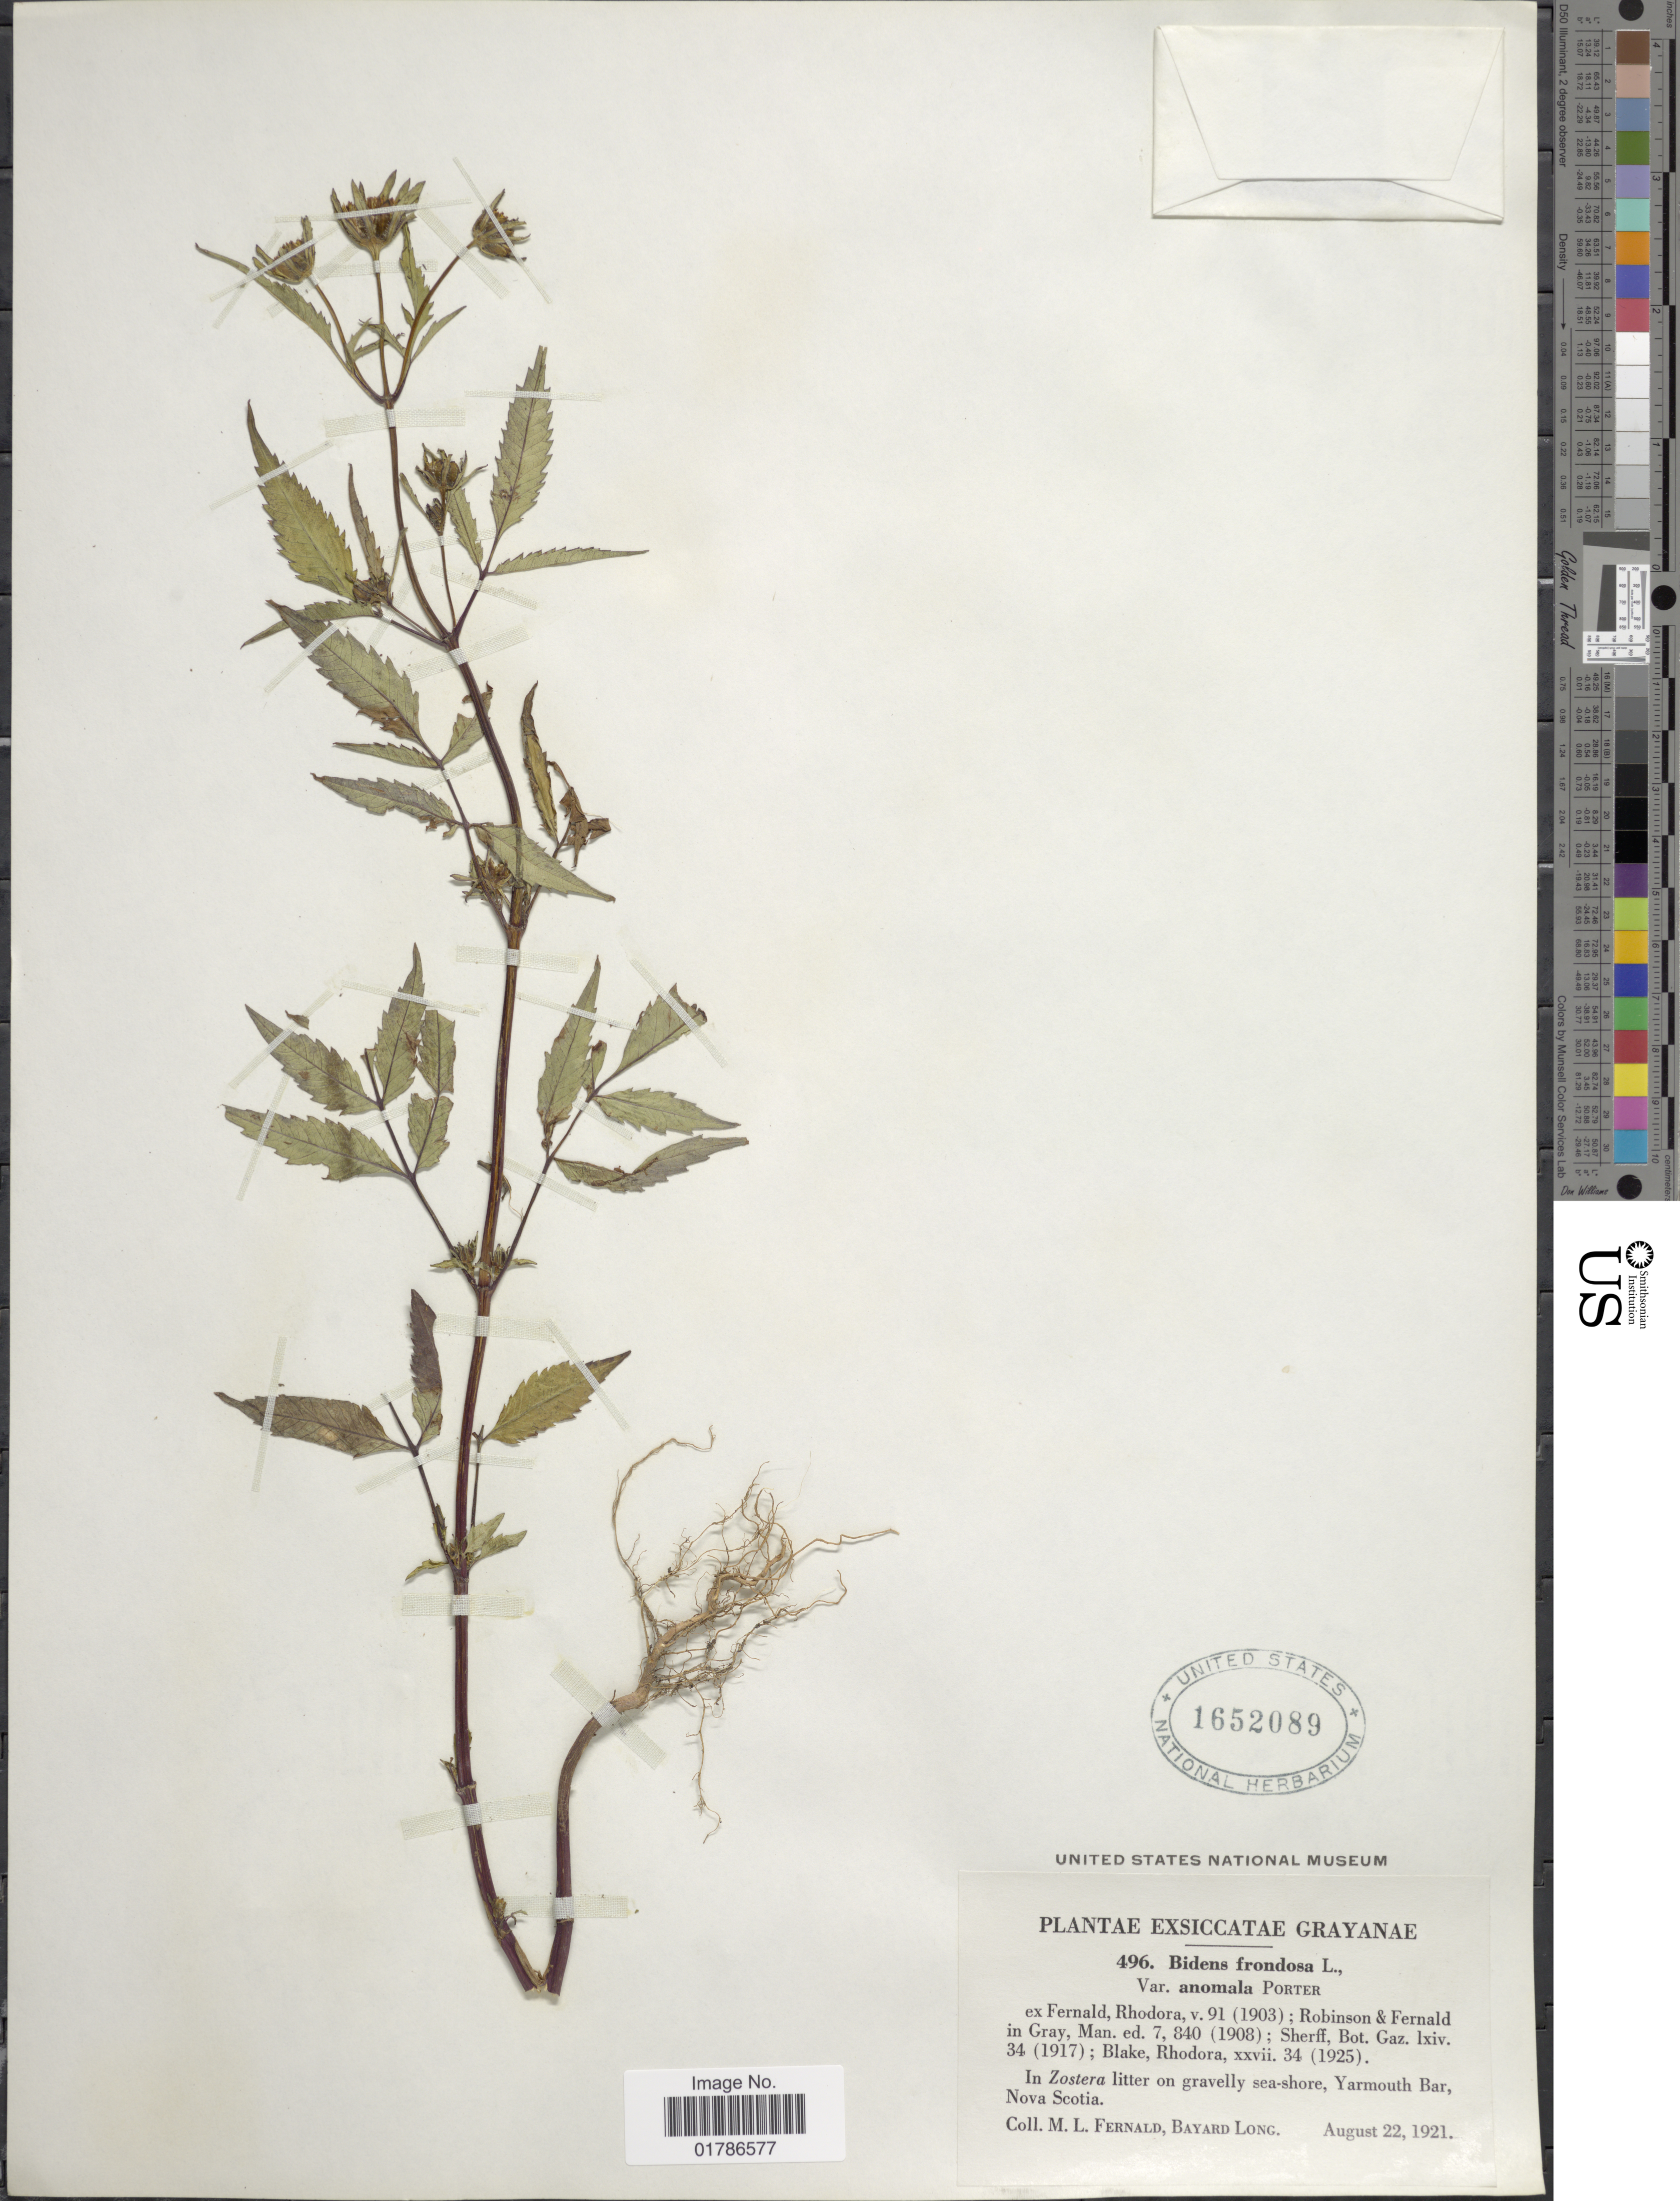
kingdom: Plantae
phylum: Tracheophyta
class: Magnoliopsida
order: Asterales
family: Asteraceae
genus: Bidens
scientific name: Bidens frondosa var. anomala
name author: (Porter) Fernald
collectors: M. L. Fernald & B. Long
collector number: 496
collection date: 1921-08-22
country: Canada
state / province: Nova Scotia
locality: Grayanae, In Zostera litter on gravelly sea-shore, Yarmouth Bar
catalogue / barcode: US 1652089